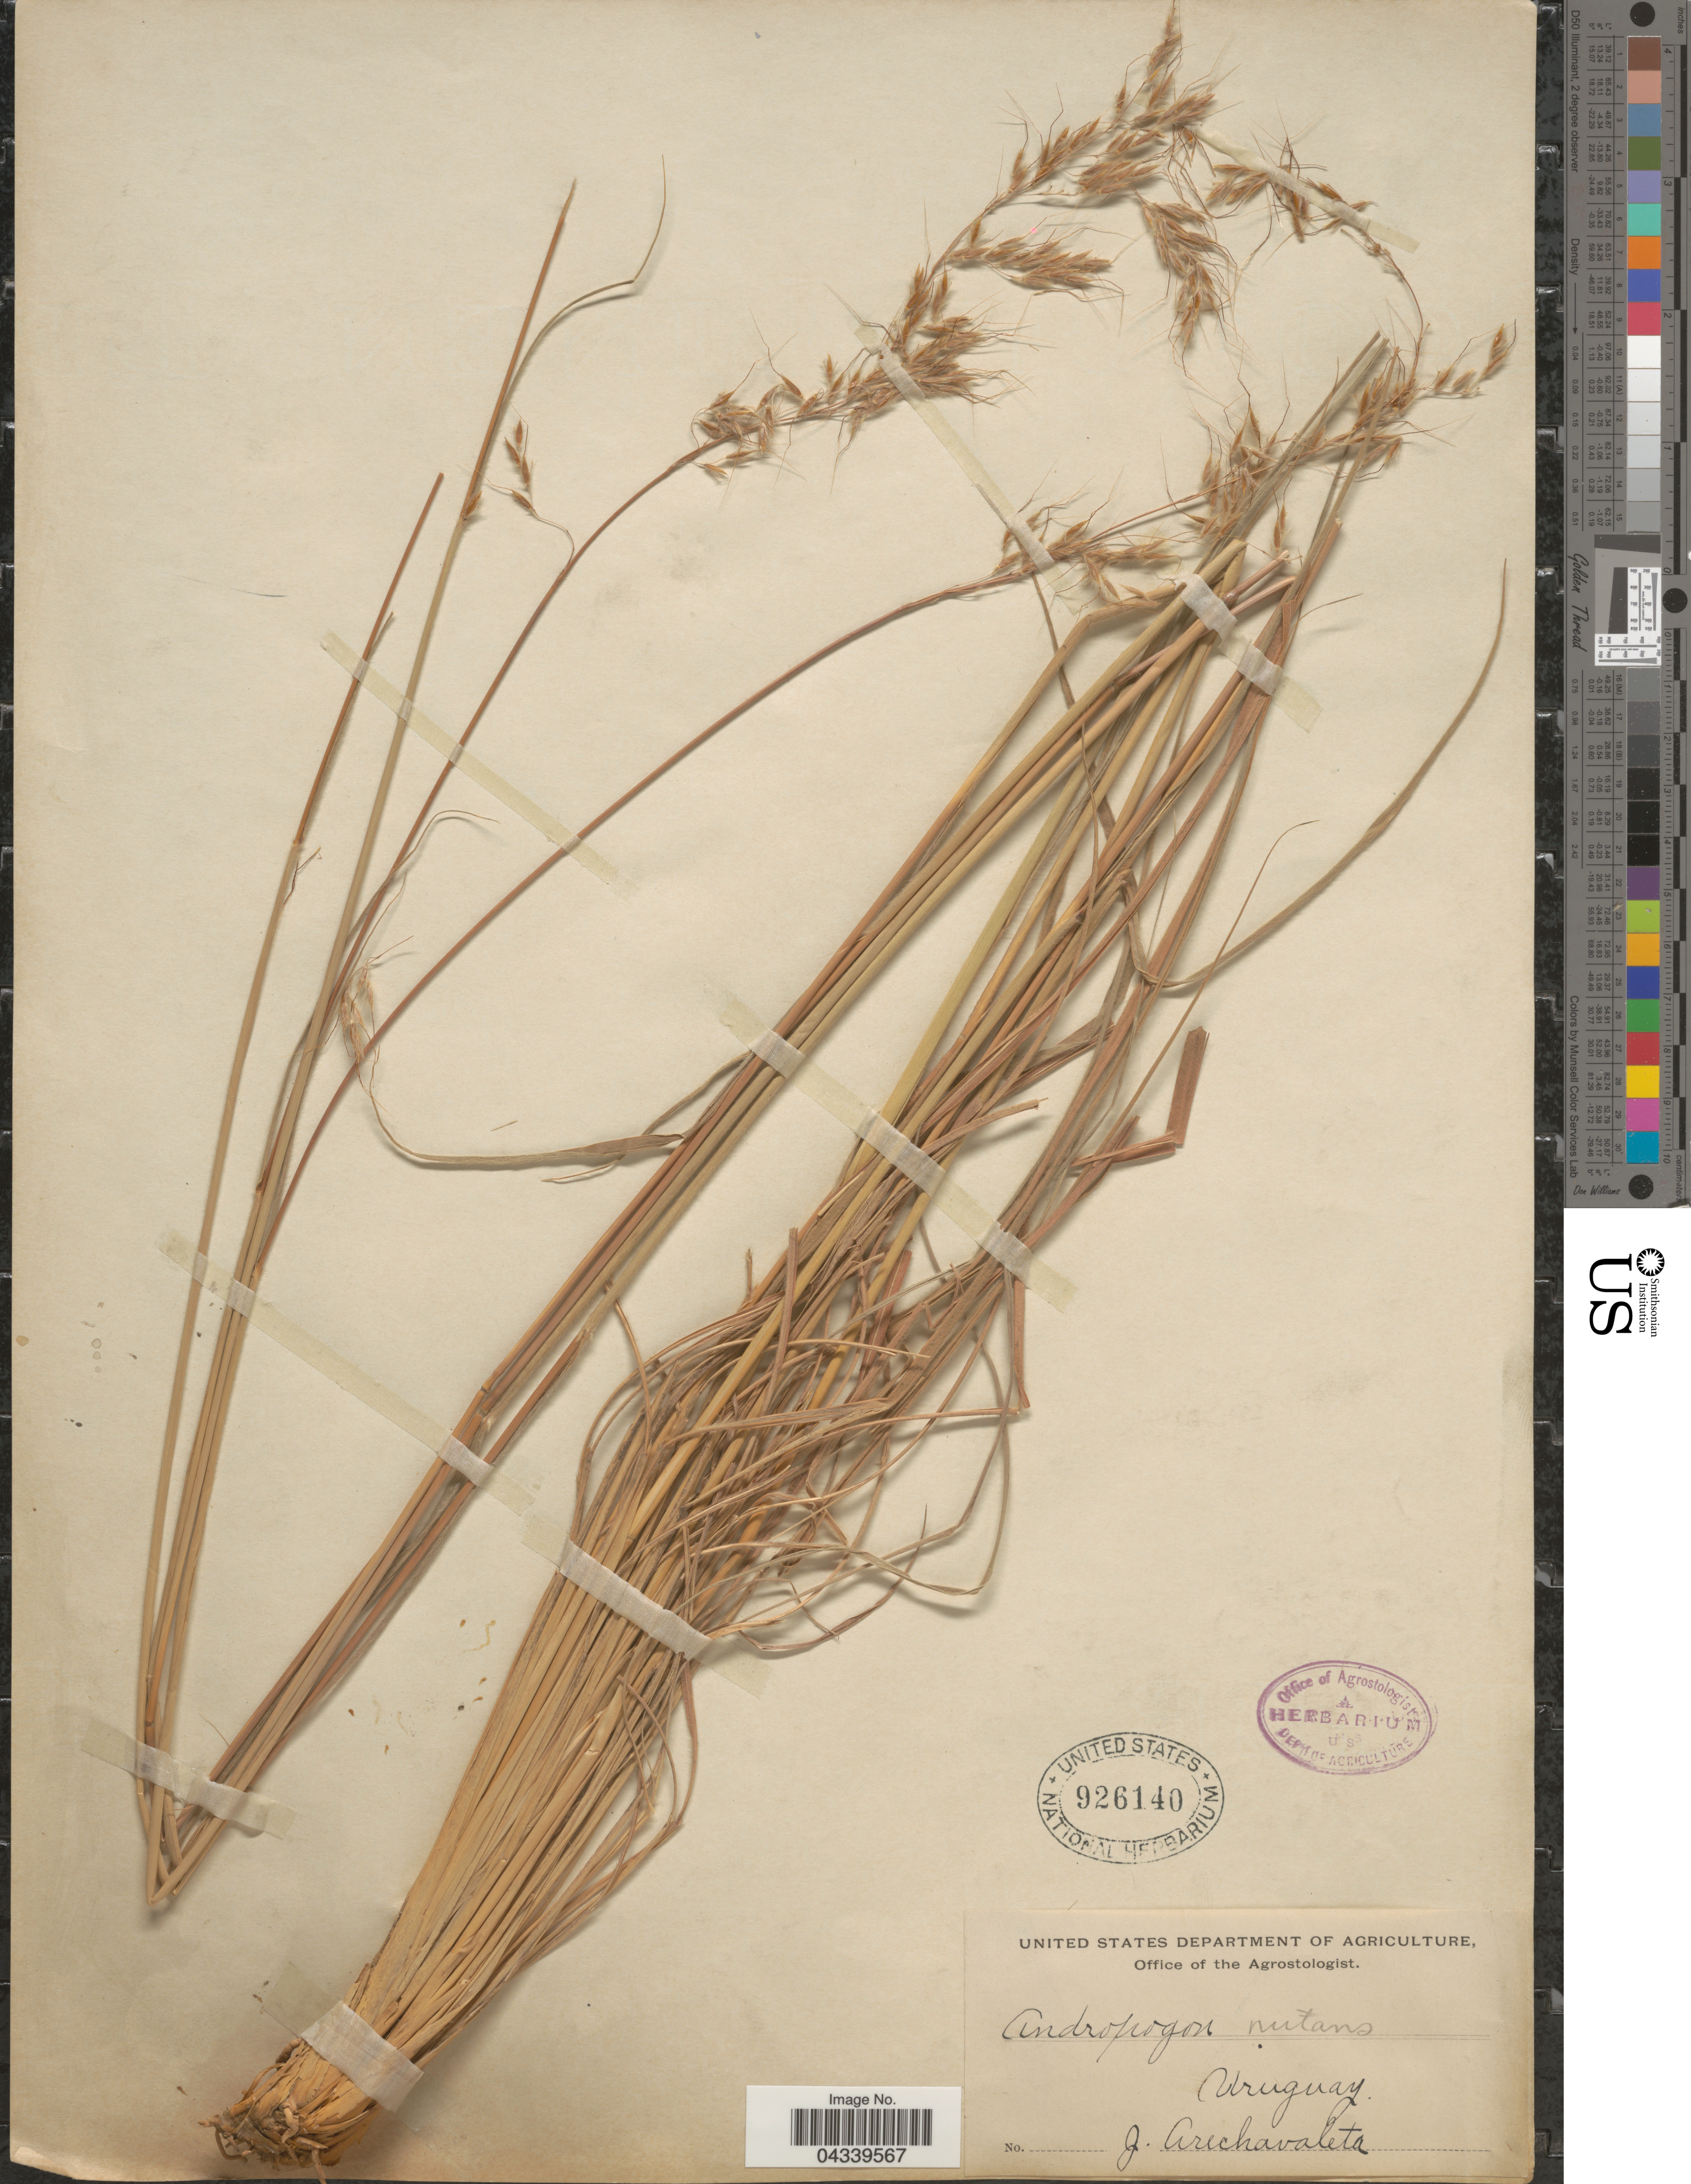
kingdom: Plantae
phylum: Tracheophyta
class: Liliopsida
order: Poales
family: Poaceae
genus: Sorghastrum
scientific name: Sorghastrum pellitum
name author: (Hack.) Parodi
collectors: J. Arechavaleta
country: Uruguay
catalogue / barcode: US 926140